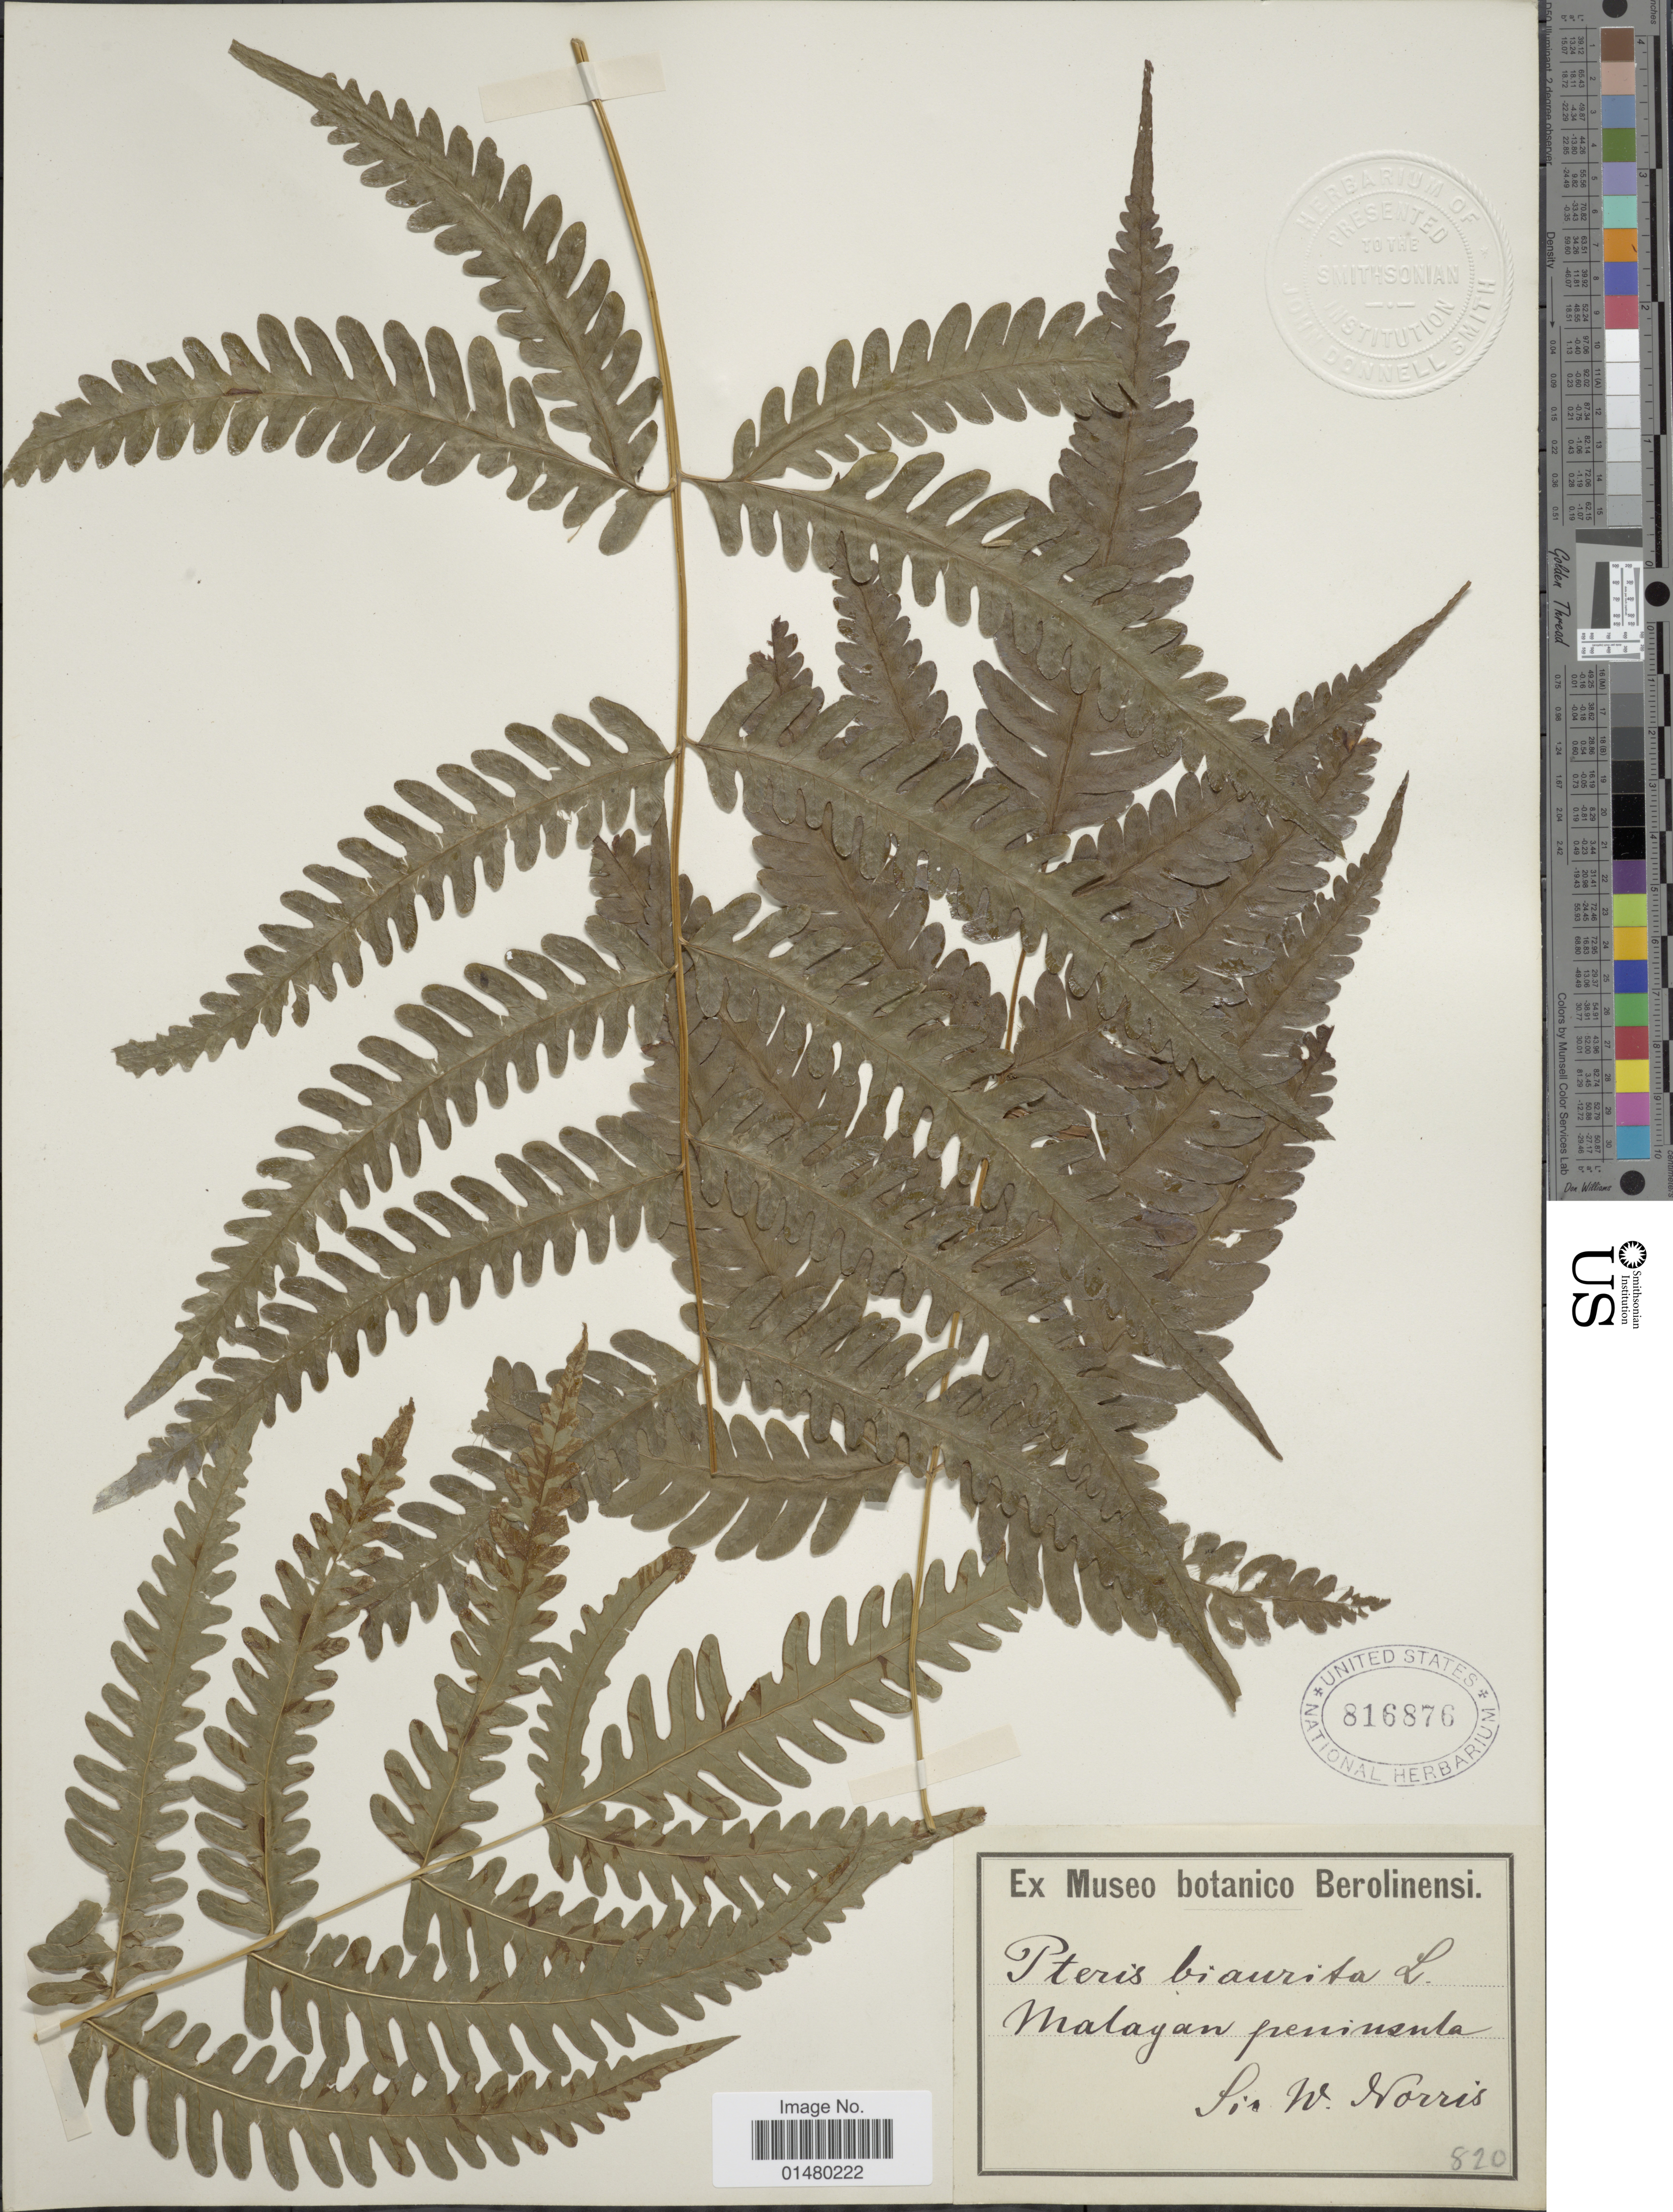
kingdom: Plantae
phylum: Tracheophyta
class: Polypodiopsida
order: Polypodiales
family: Pteridaceae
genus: Pteris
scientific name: Pteris biaurita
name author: L.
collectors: W. Norris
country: Malaysia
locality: Malayan Peninsula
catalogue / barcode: US 816876